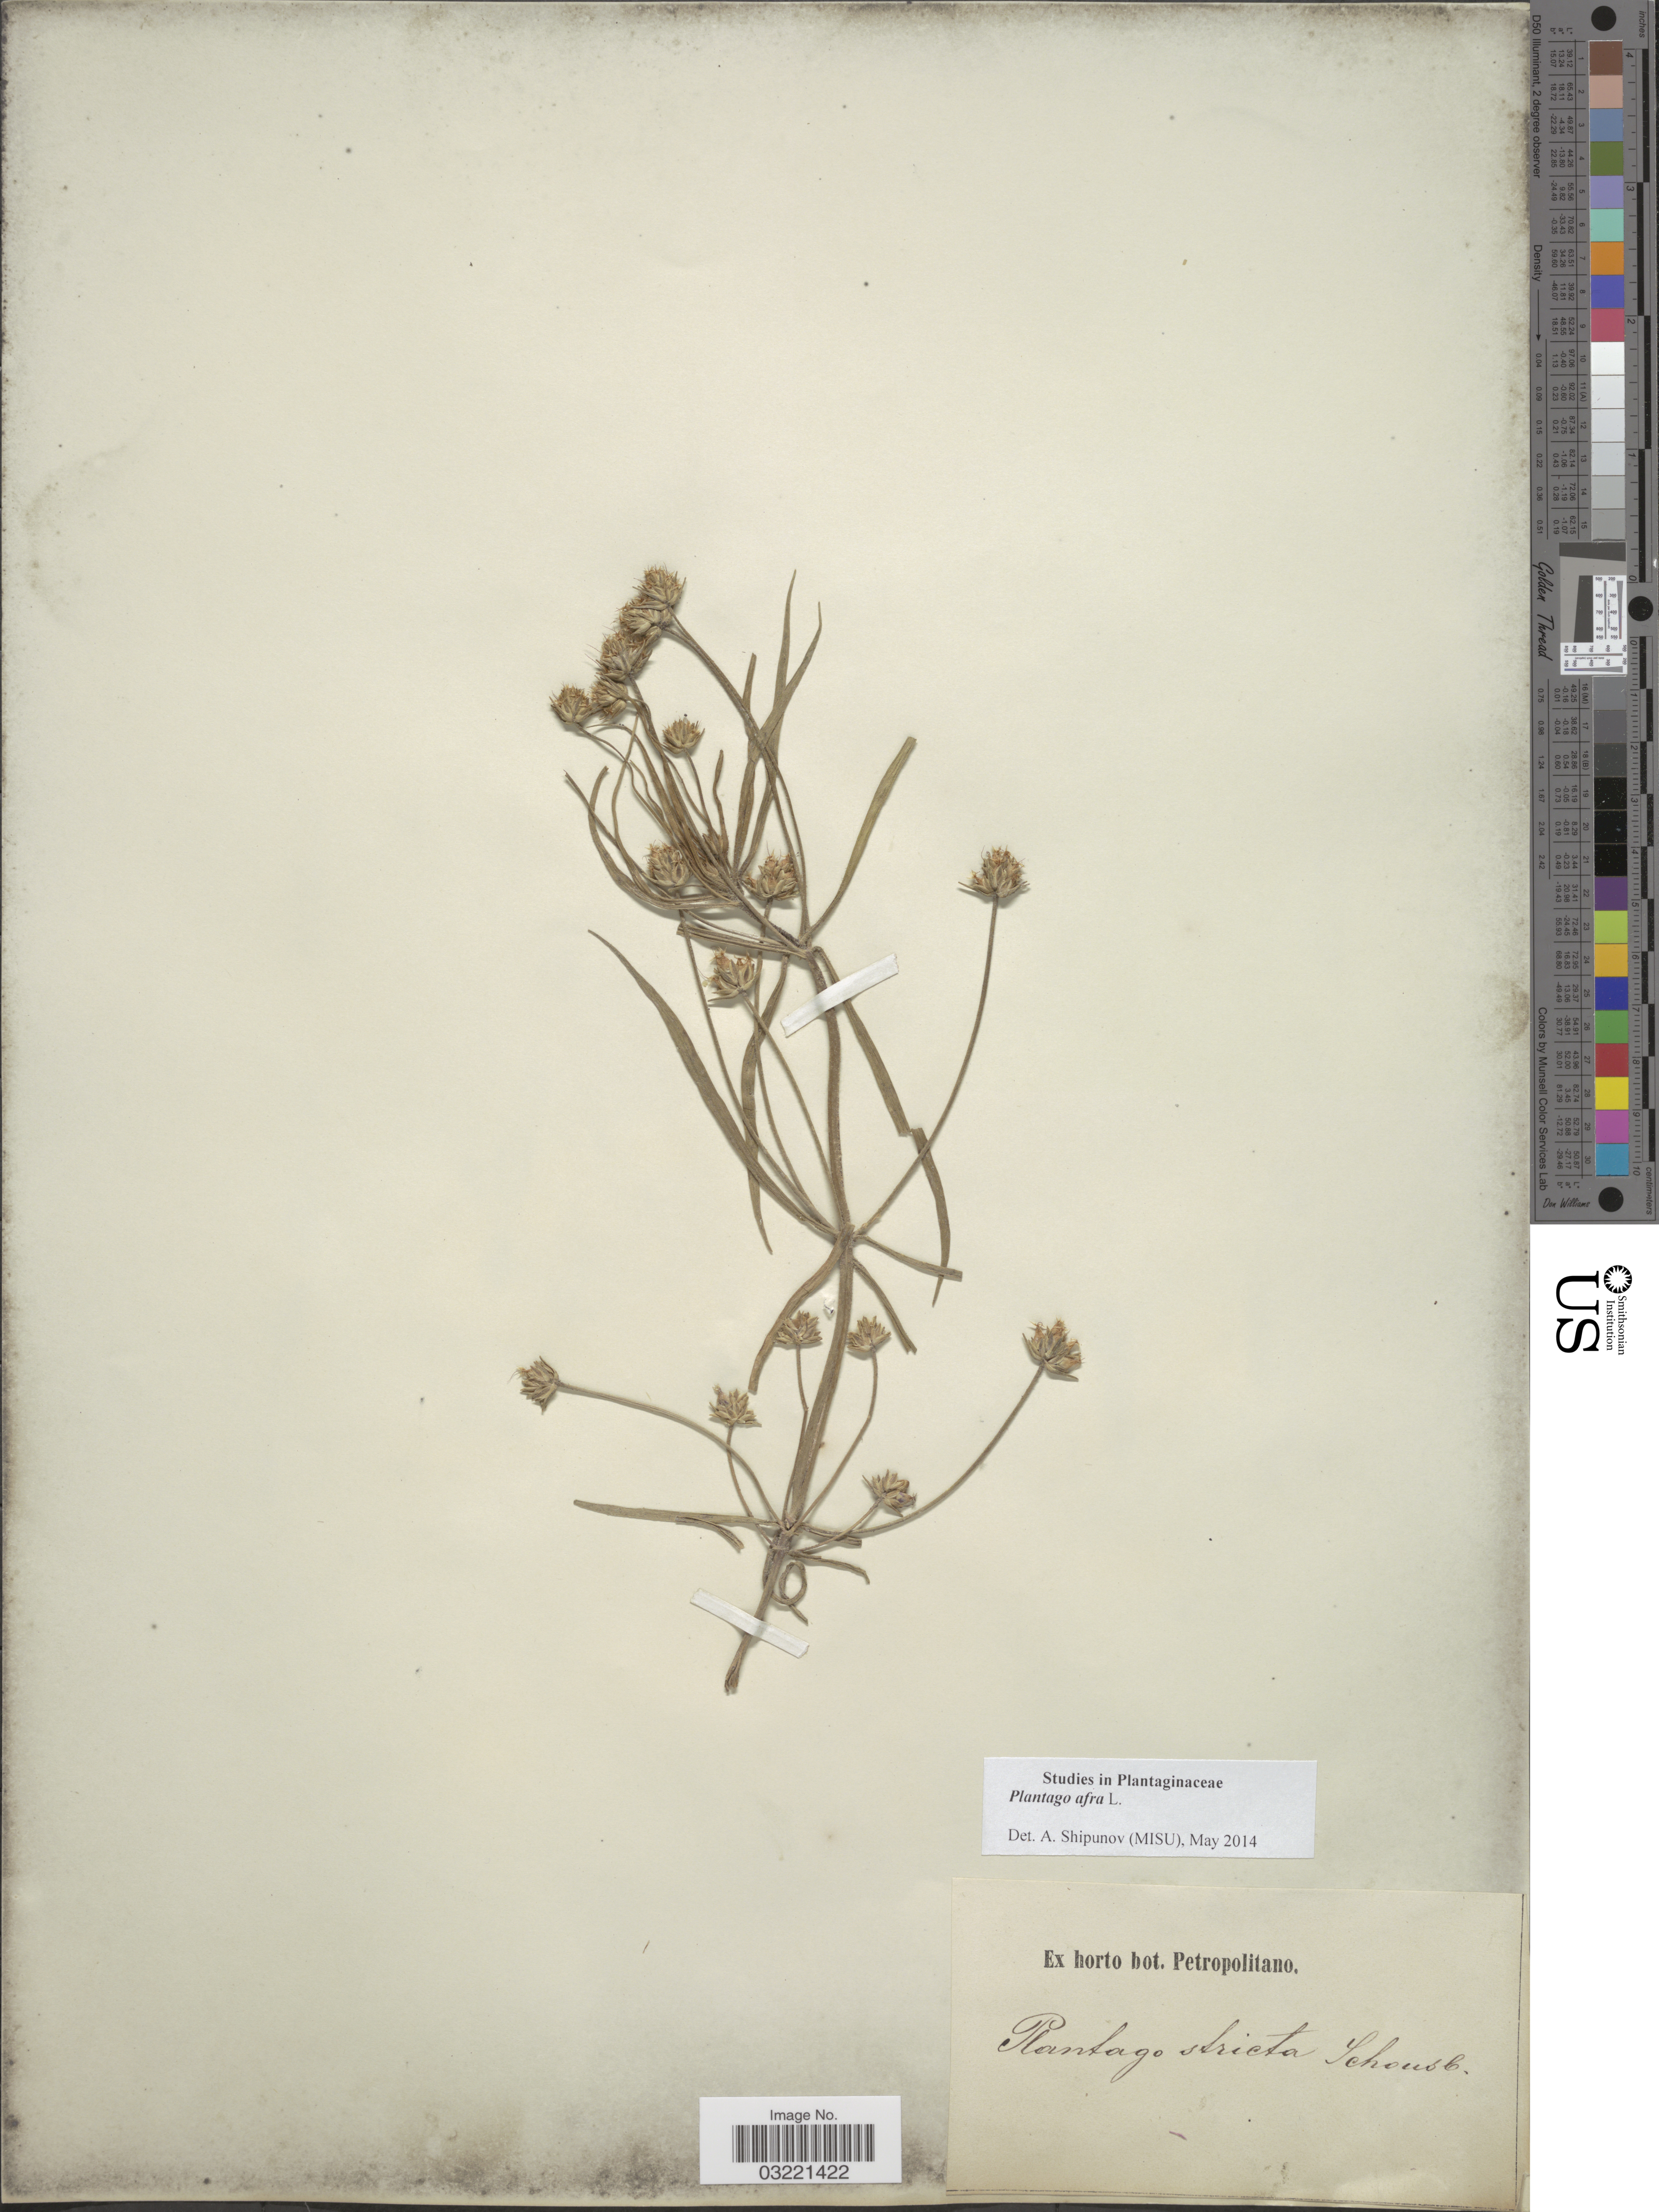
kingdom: Plantae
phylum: Tracheophyta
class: Magnoliopsida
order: Lamiales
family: Plantaginaceae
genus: Plantago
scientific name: Plantago afra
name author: L.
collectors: ex Horto Bot. Petropolitano